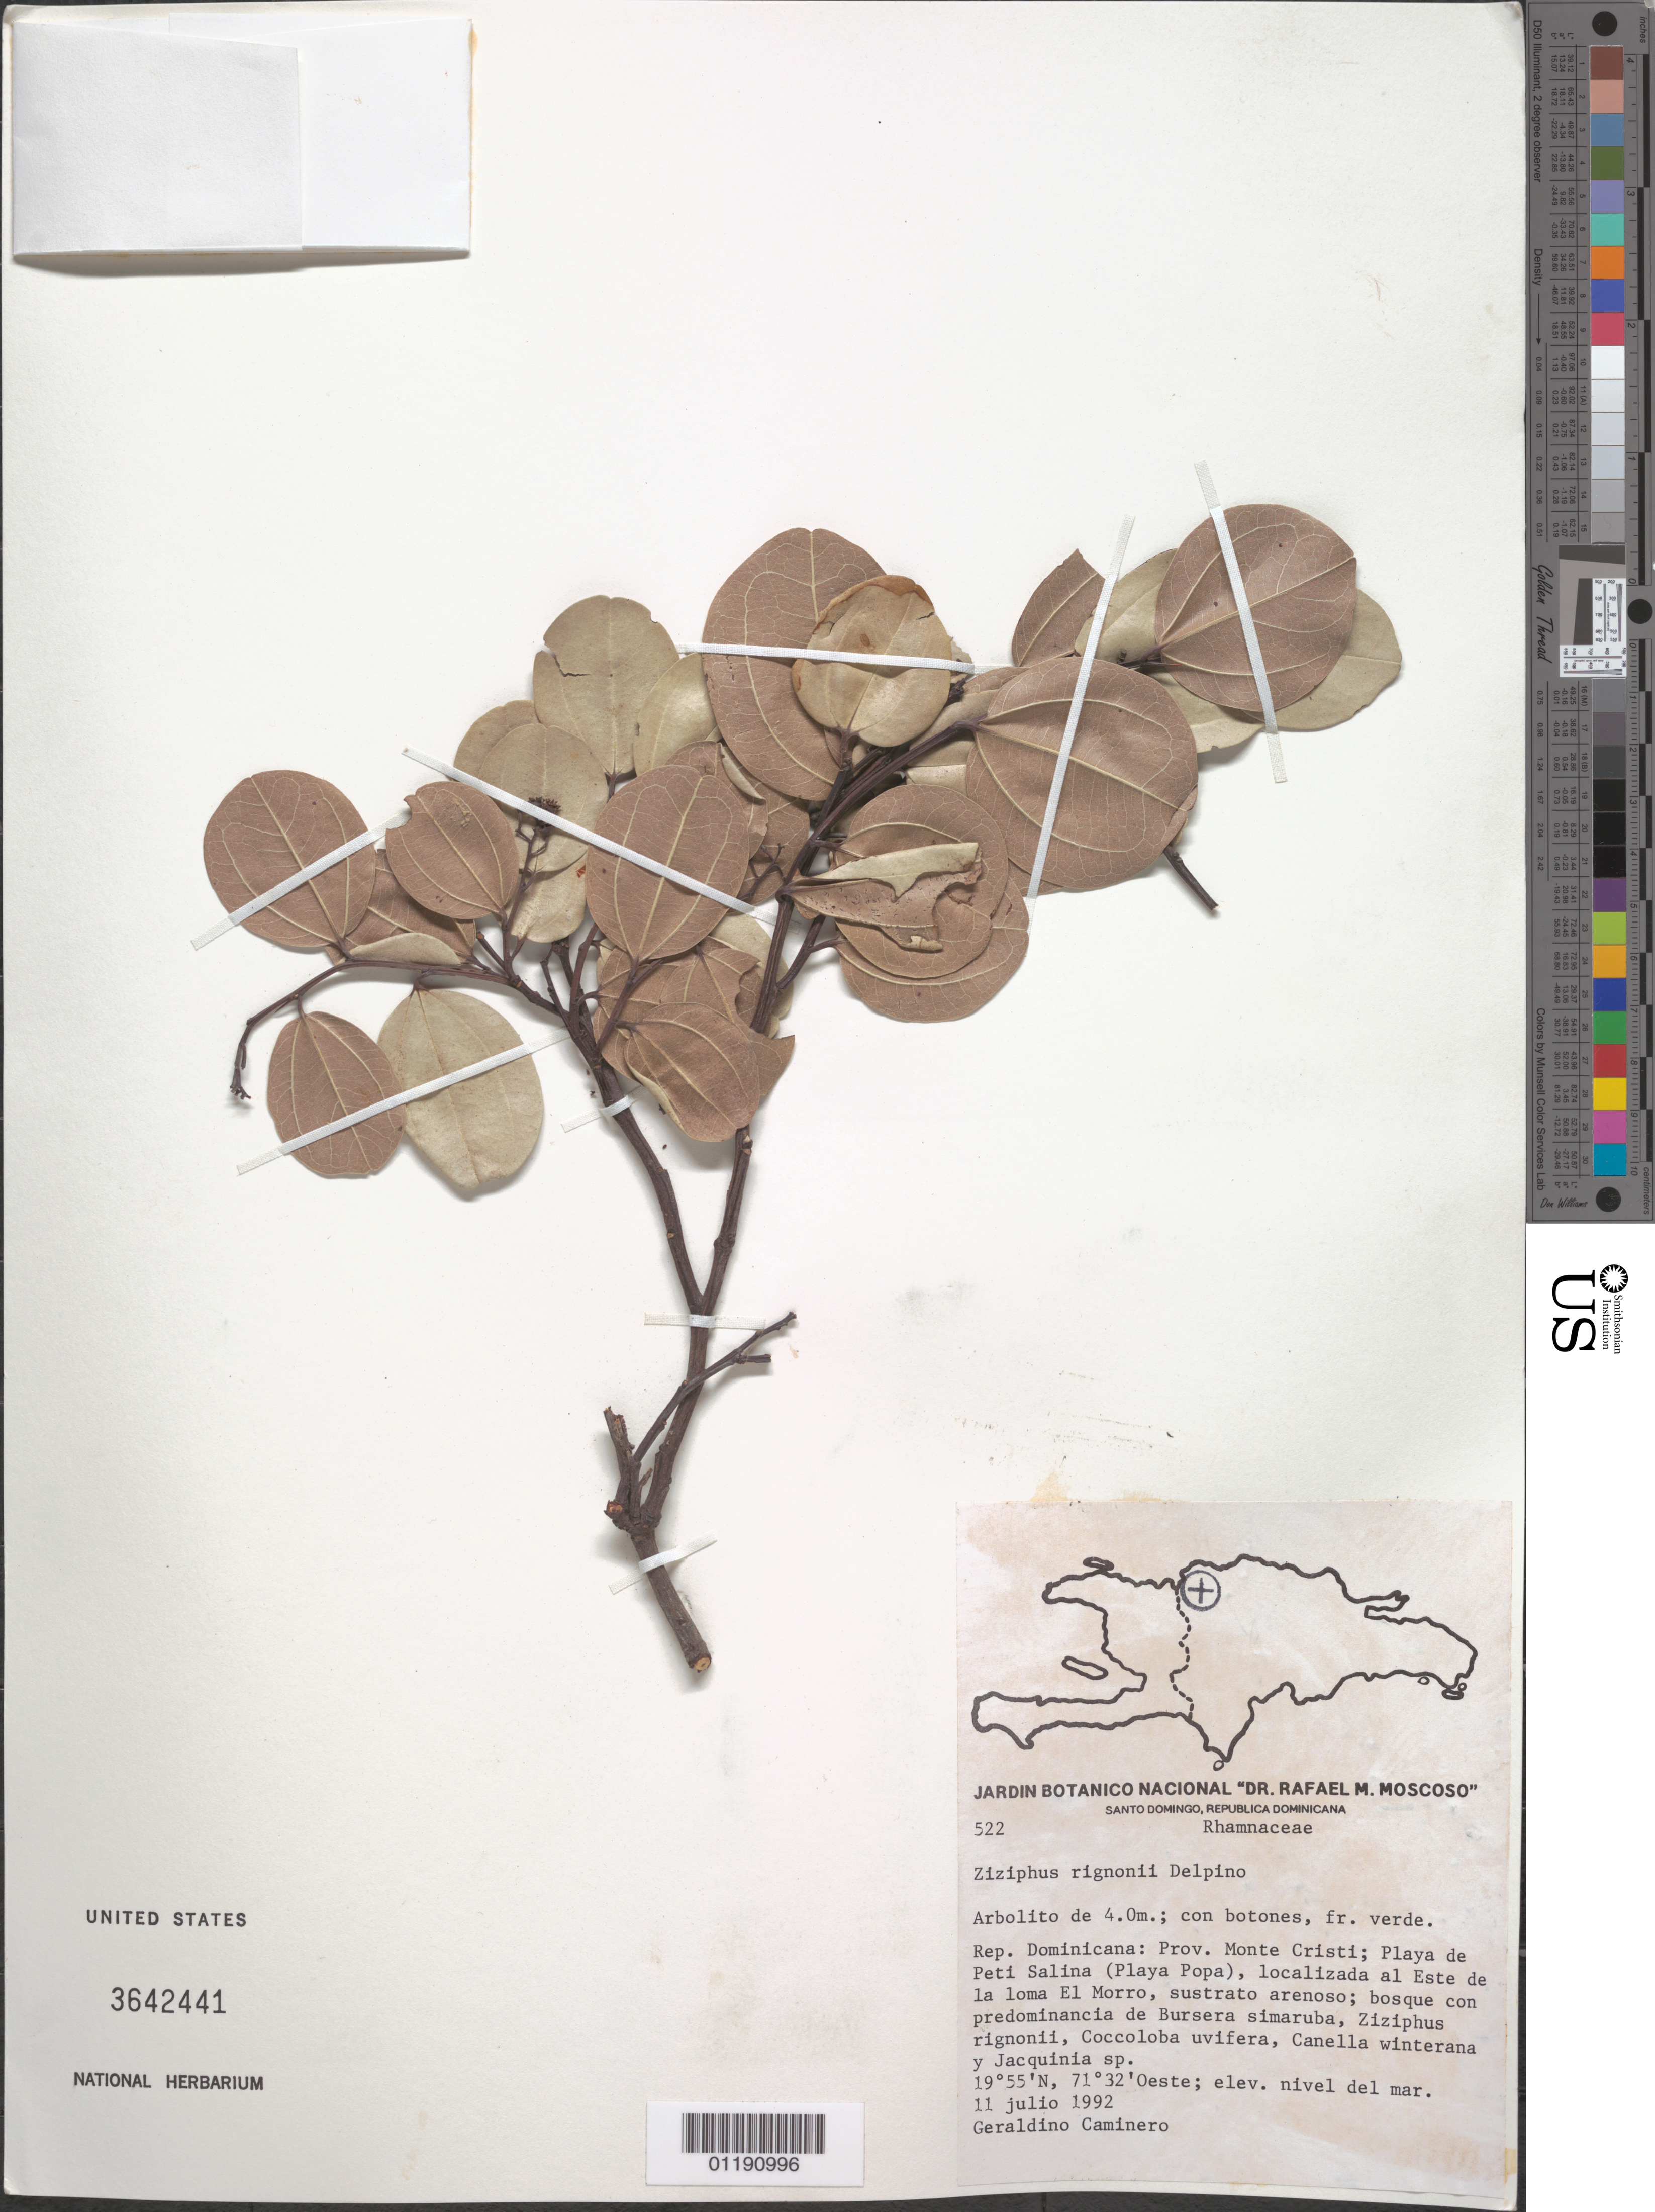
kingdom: Plantae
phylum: Tracheophyta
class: Magnoliopsida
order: Rosales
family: Rhamnaceae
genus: Sarcomphalus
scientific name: Sarcomphalus domingensis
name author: (Spreng.) Krug & Urb.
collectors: G. Caminero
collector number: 522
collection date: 1992-07-11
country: Dominican Republic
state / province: Monte Cristi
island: Hispaniola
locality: Beach of Peti Salina (Popa Beach), located E of the hill El Morro.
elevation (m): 0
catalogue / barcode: US 3642441